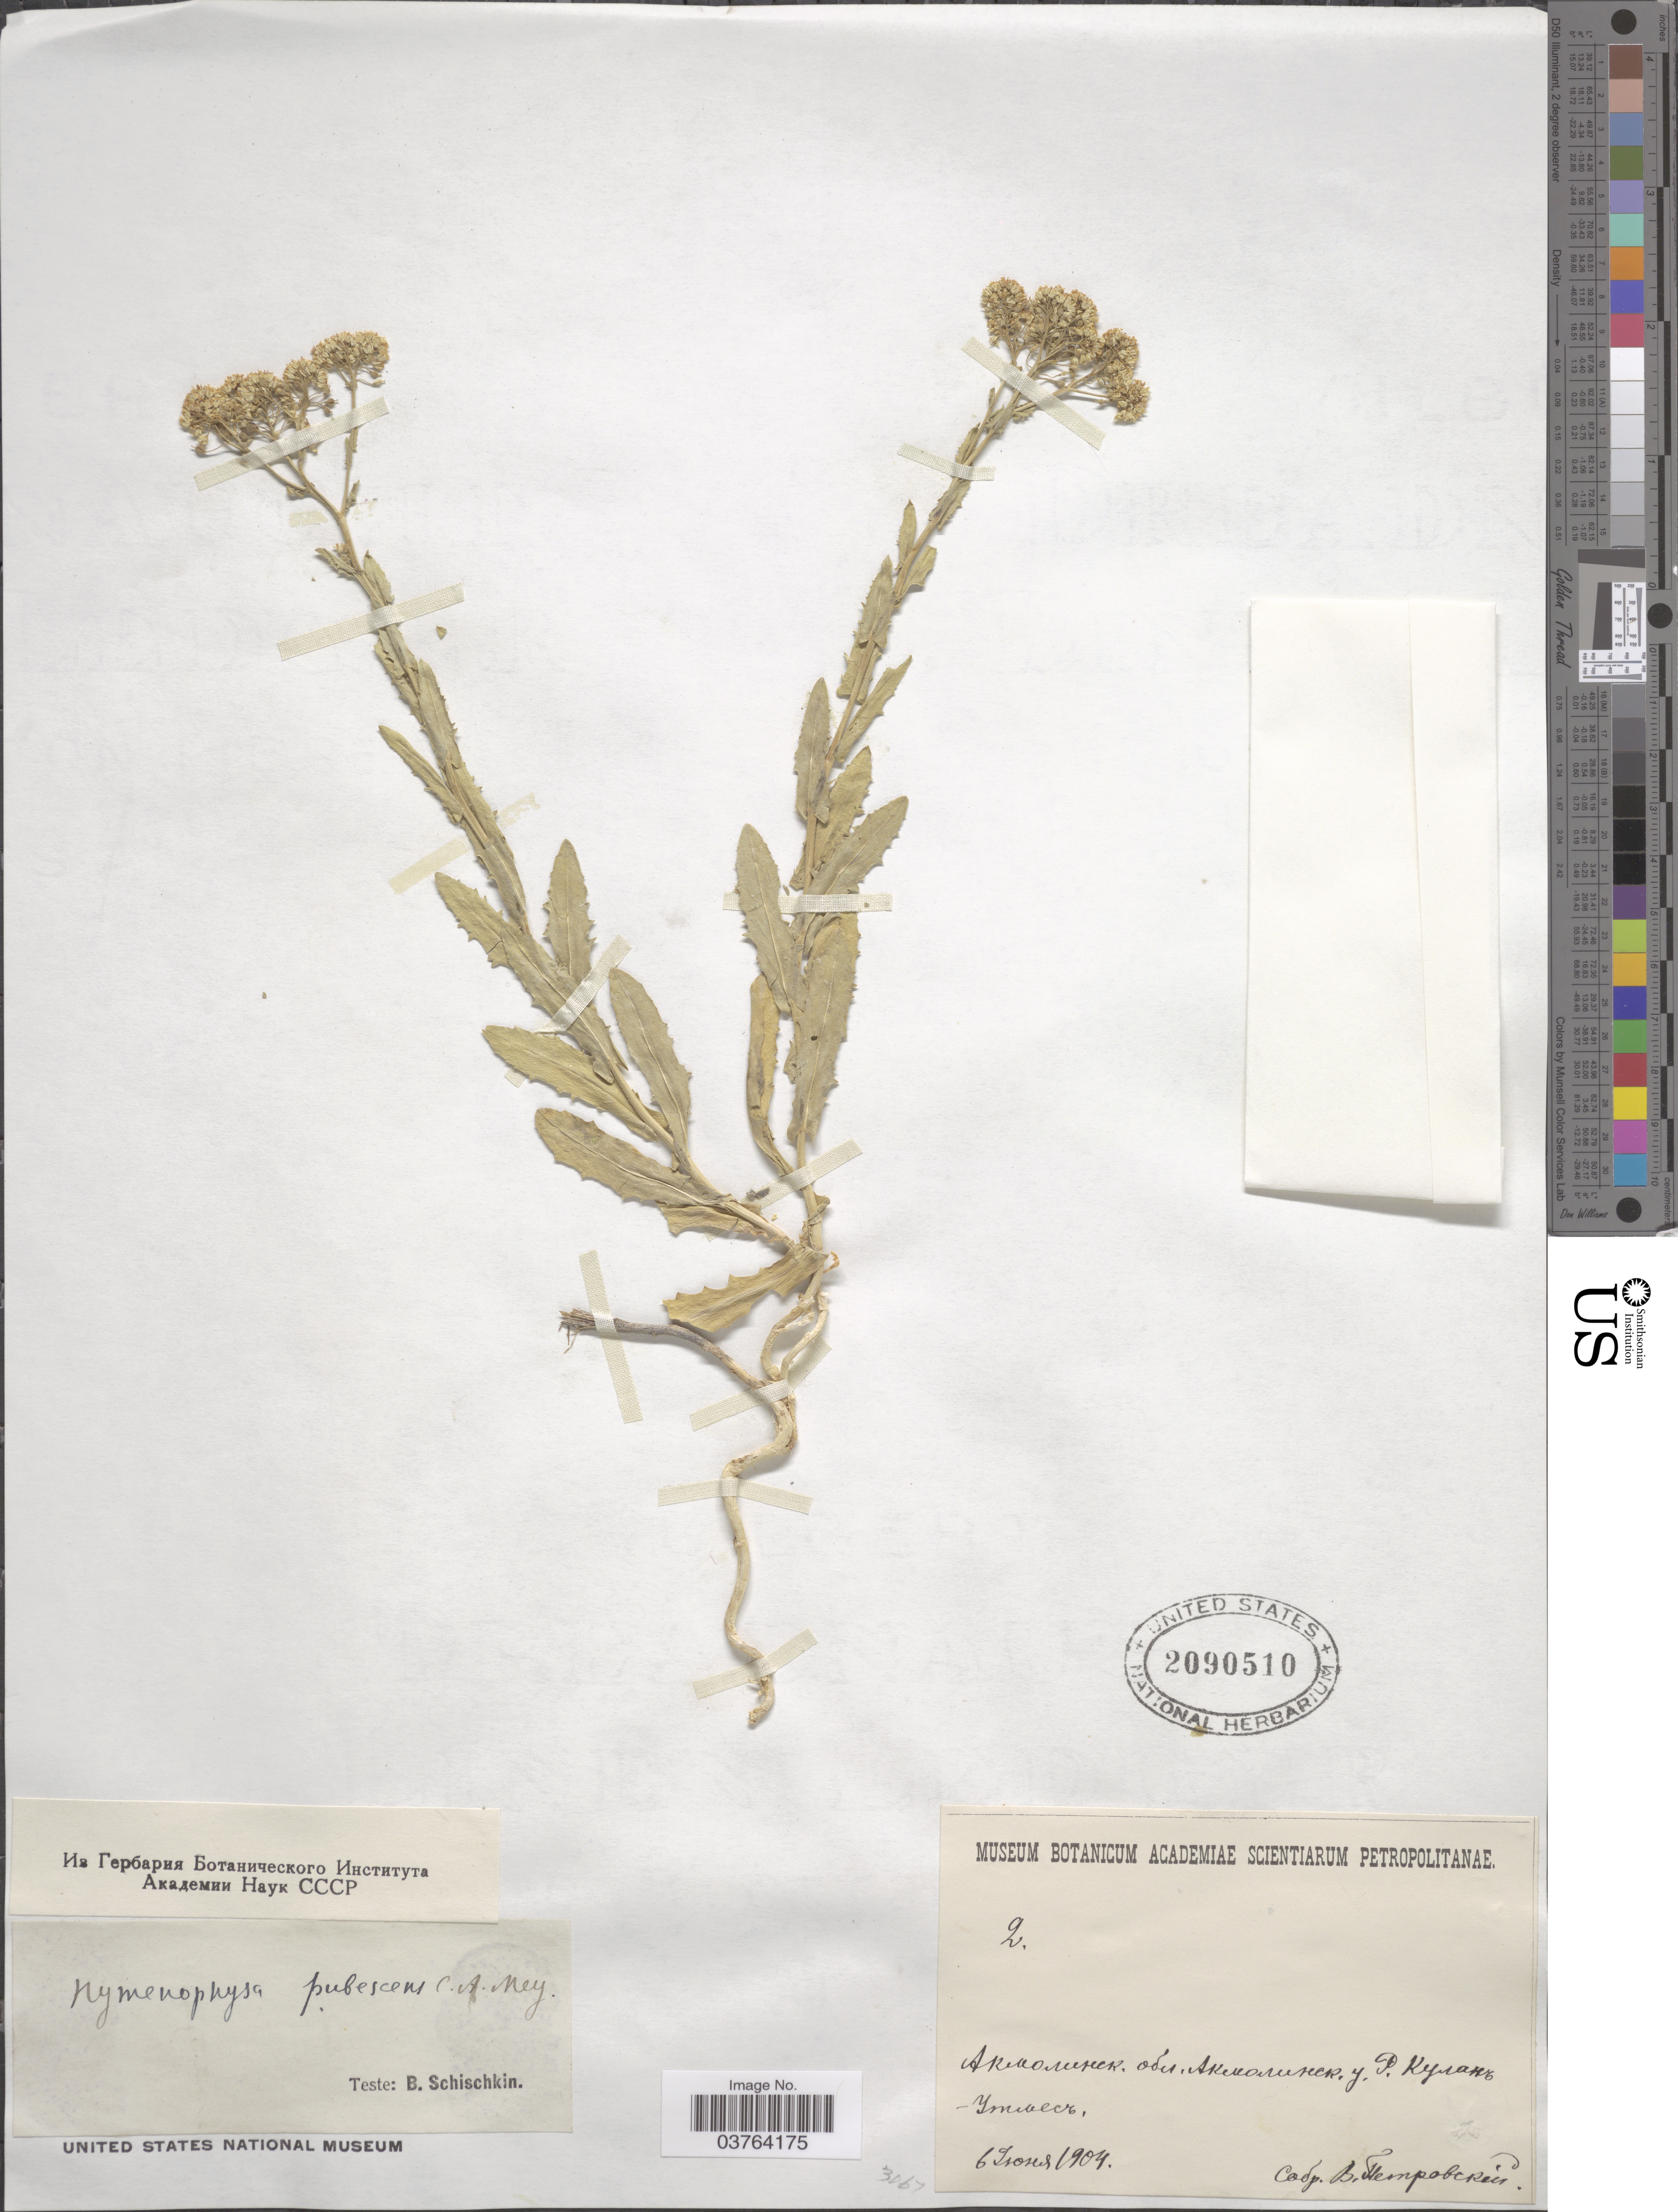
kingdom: Plantae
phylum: Tracheophyta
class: Magnoliopsida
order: Brassicales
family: Brassicaceae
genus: Lepidium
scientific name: Lepidium appelianum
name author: Al-Shehbaz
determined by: Strong, M. T., (US), Smithsonian Institution - National Museum of Natural History (UNITED STATES)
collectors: V. Petrovsky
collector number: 2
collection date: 1904-06-06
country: Kazakhstan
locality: River Kulanutmes.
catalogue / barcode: US 2090510